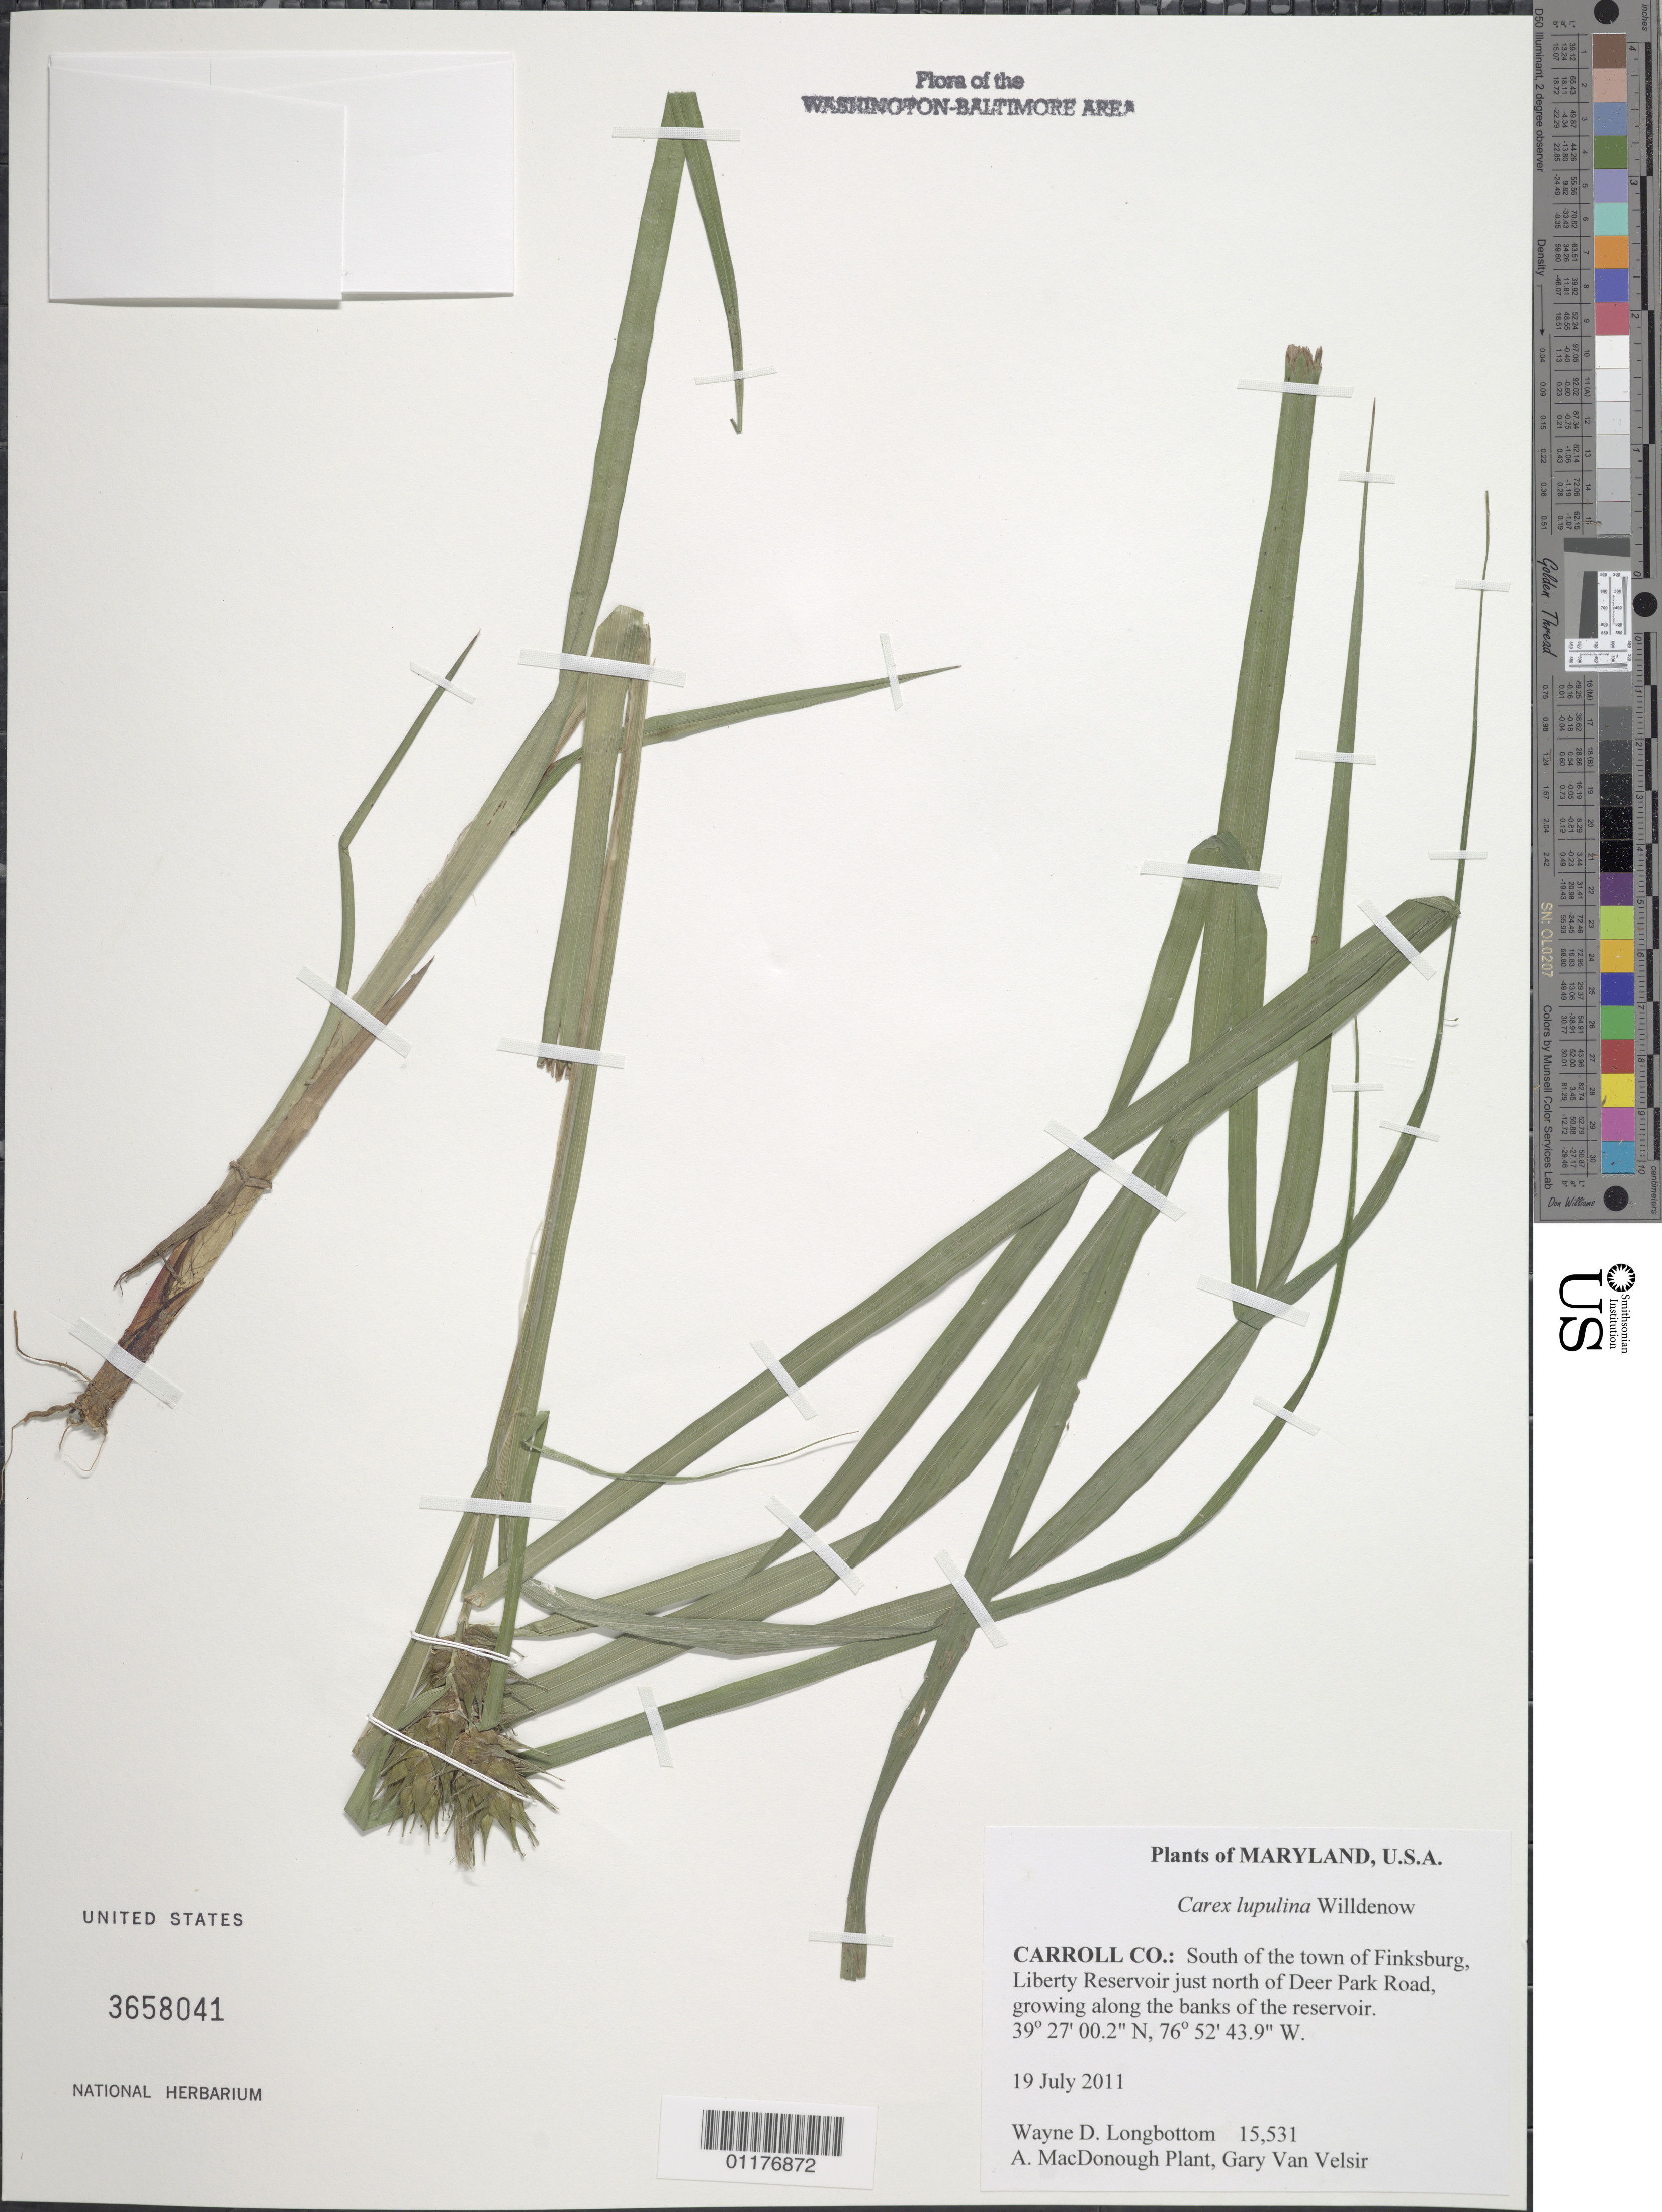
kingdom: Plantae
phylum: Tracheophyta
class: Liliopsida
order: Poales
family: Cyperaceae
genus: Carex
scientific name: Carex lupulina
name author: Muhl. ex Willd.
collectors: W. D. Longbottom, A. M. Plant & G. Van Velsir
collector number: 15531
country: United States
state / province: Maryland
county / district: Carroll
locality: S of Finksburg Liberty Reservoir just N of Deer Park Road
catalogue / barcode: US 3658041